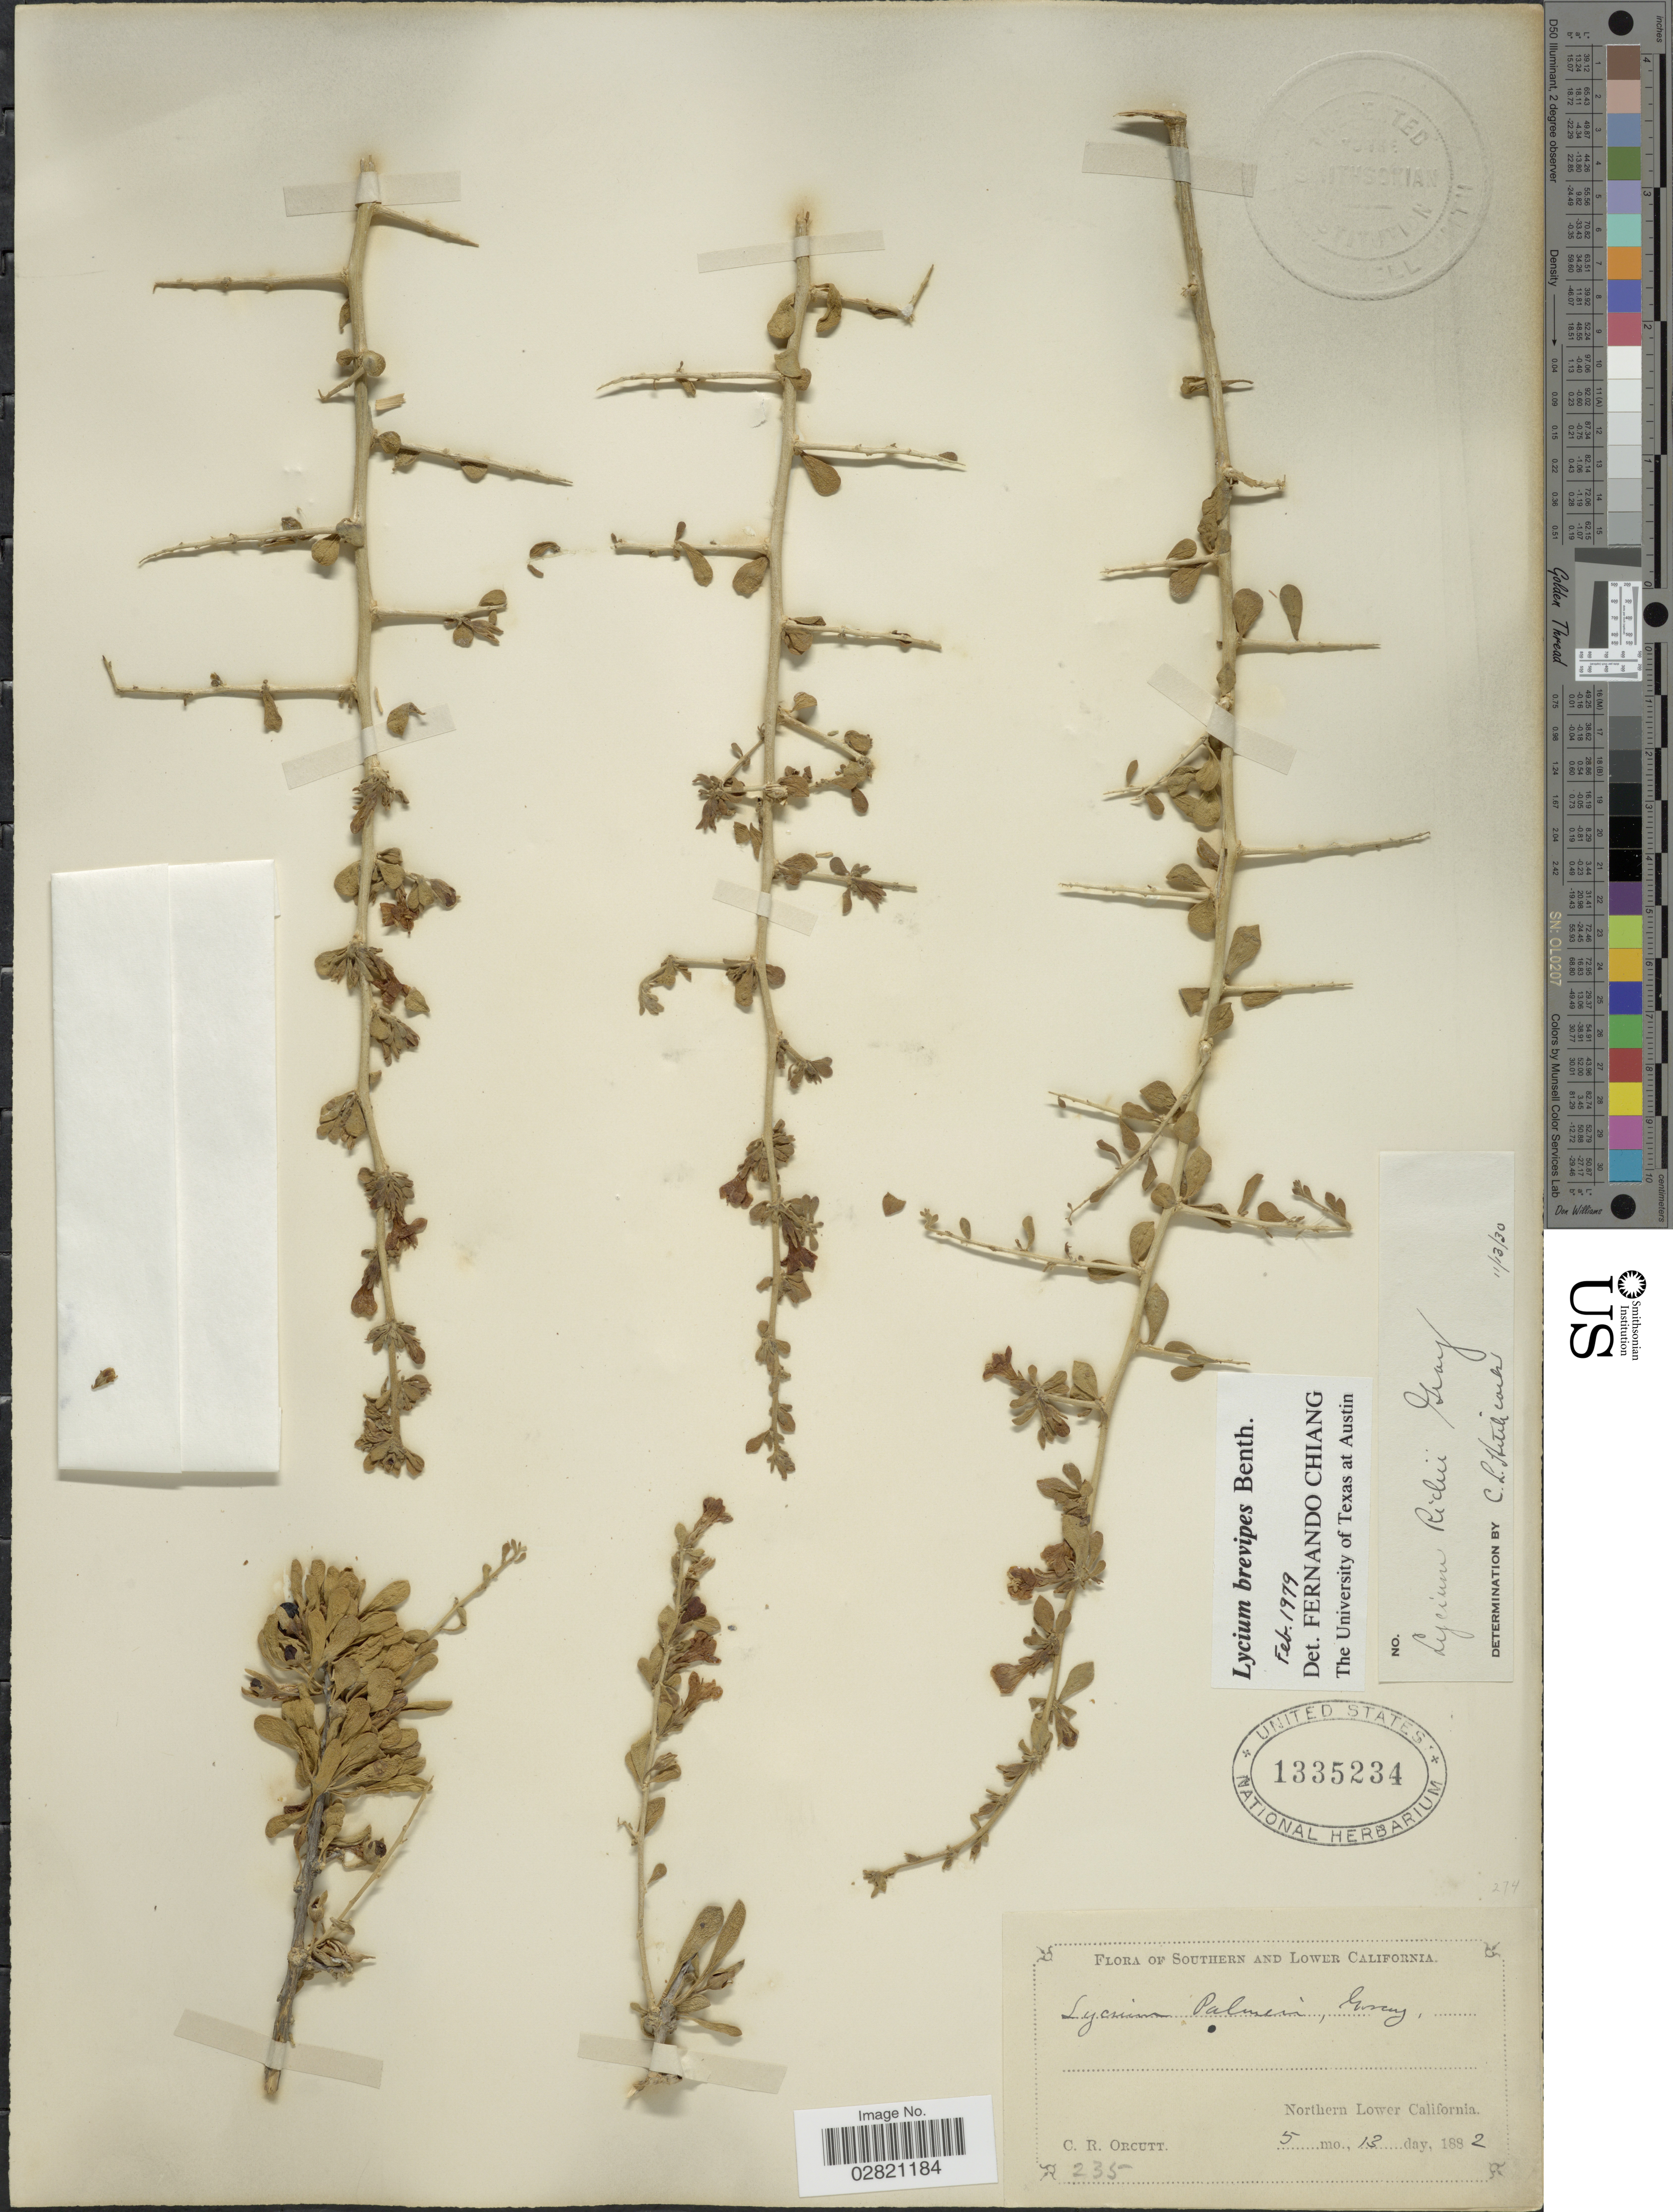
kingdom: Plantae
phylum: Tracheophyta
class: Magnoliopsida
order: Solanales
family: Solanaceae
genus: Lycium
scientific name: Lycium brevipes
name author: Benth.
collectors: C. R. Orcutt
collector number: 235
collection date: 1882-05-13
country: Mexico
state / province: Baja California Norte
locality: Northern Lower California.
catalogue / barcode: US 1335234